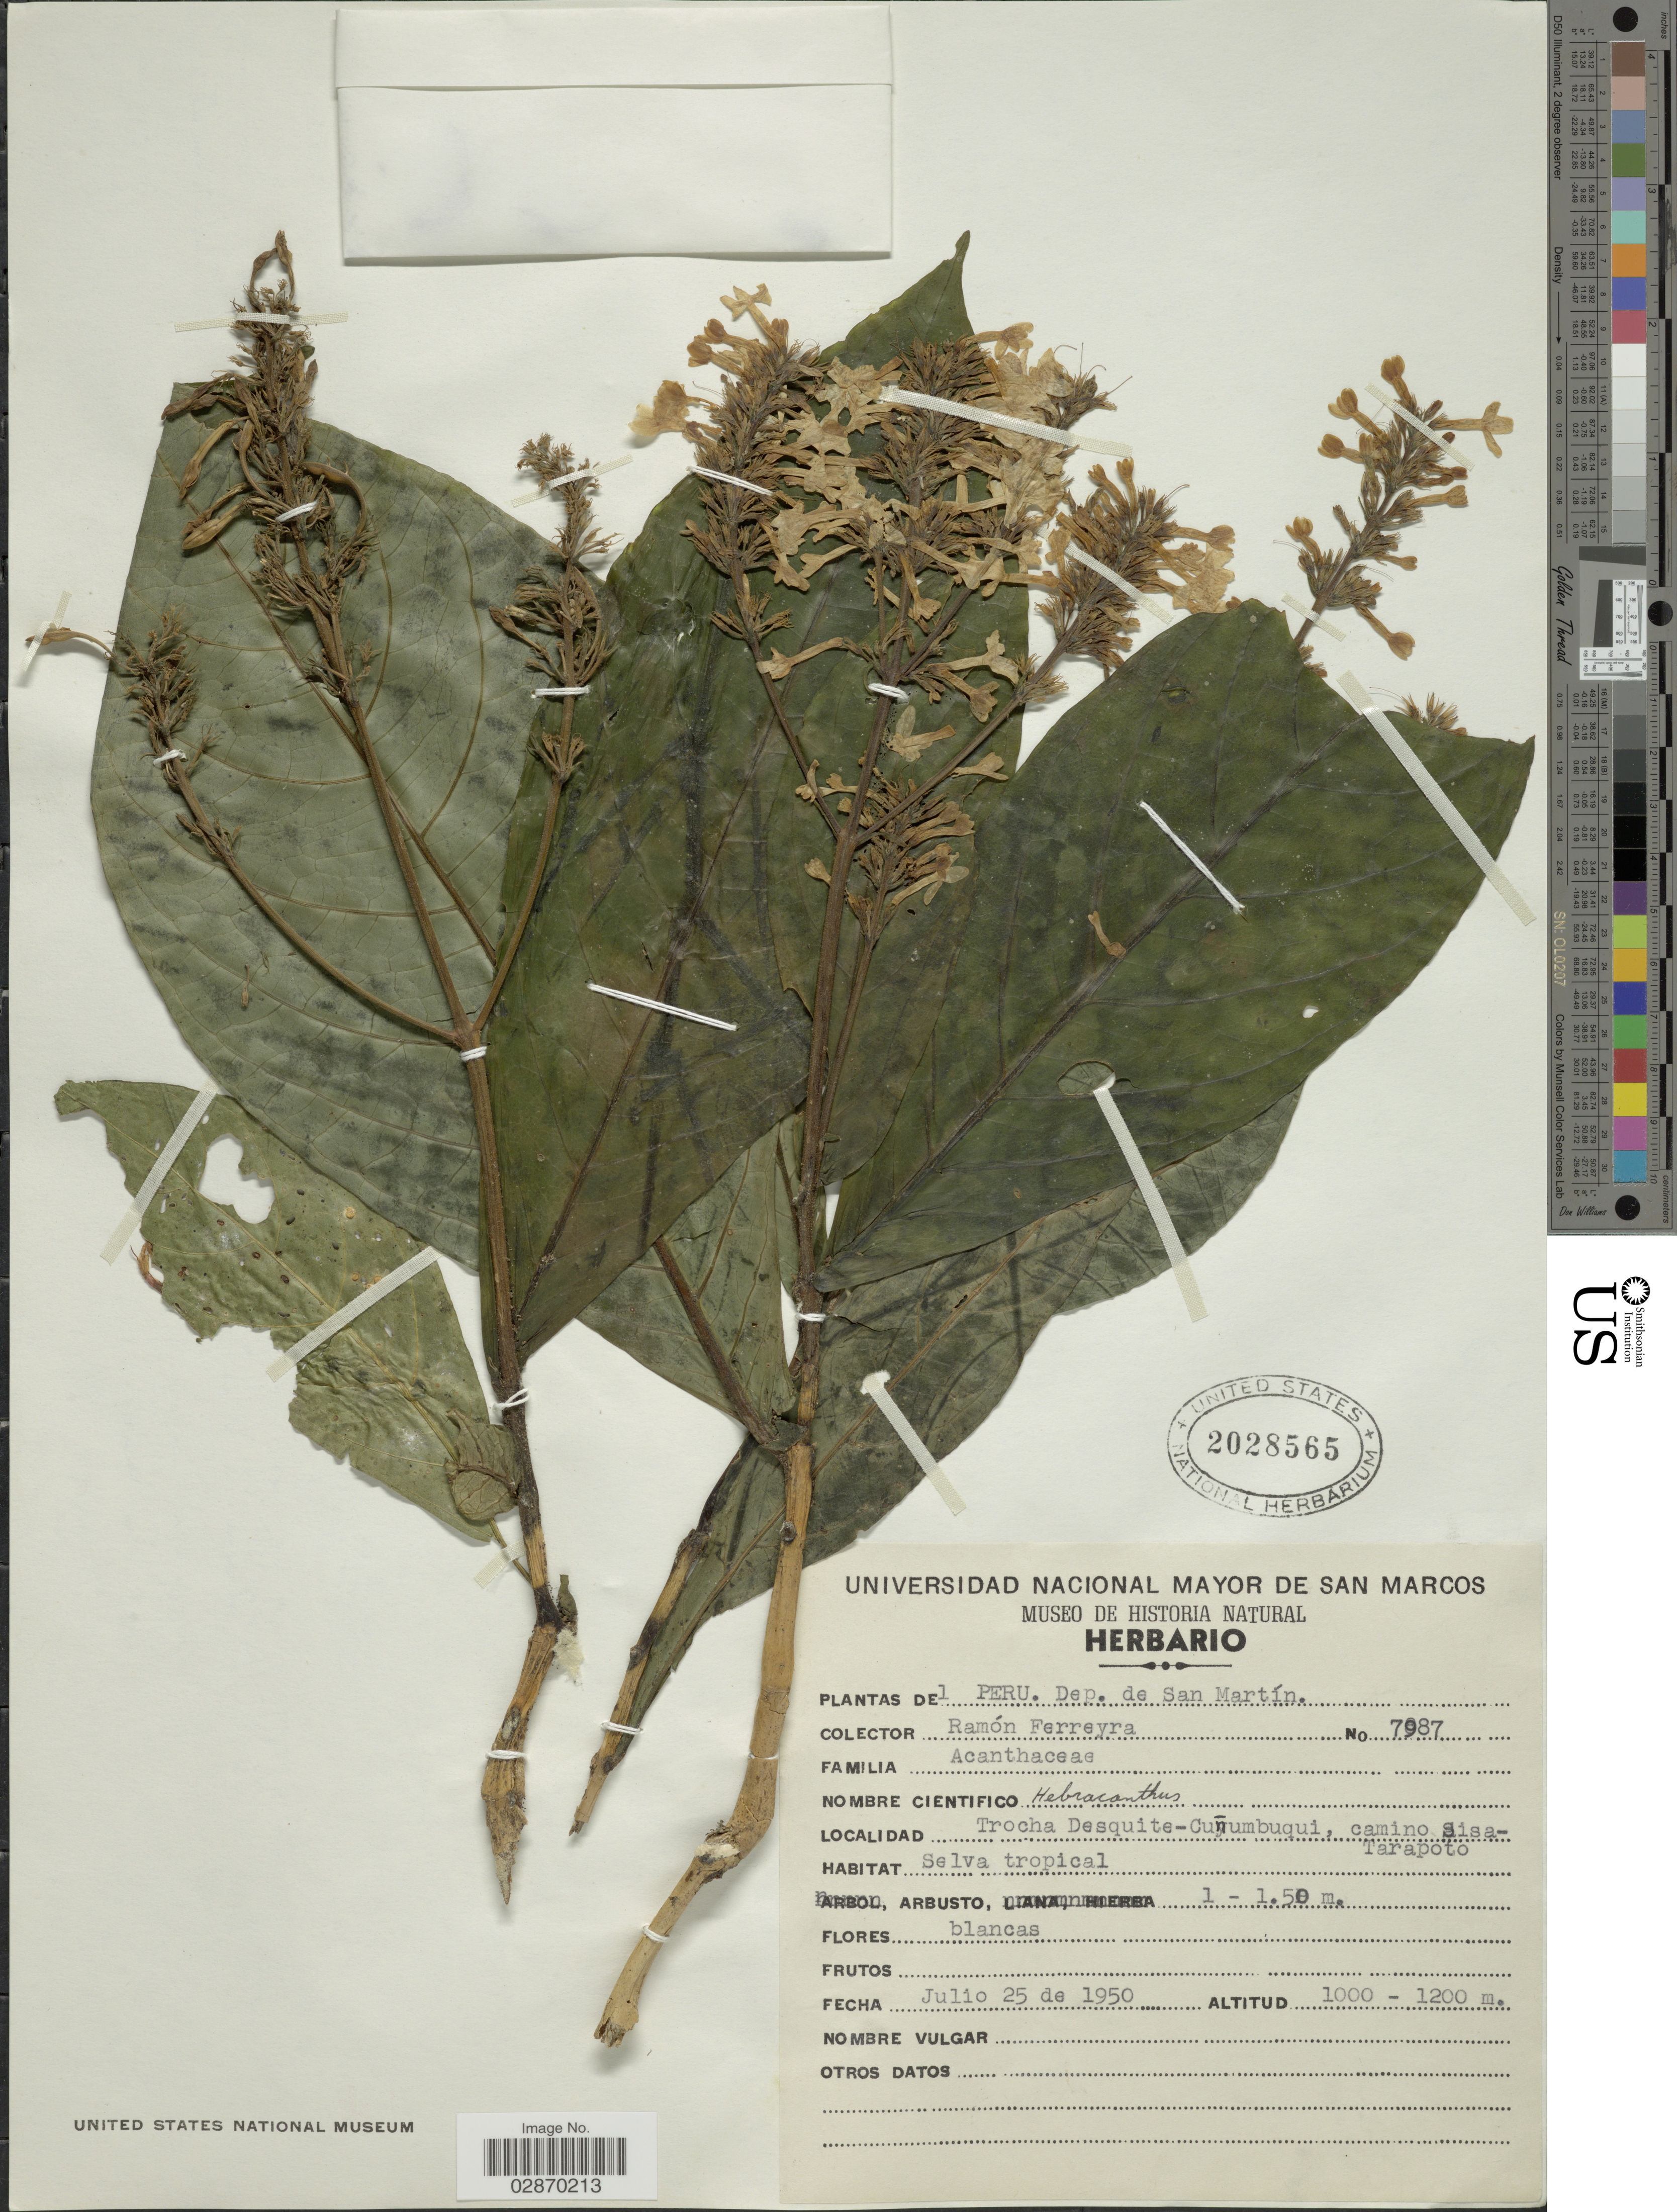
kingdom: Plantae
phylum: Tracheophyta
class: Magnoliopsida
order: Lamiales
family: Acanthaceae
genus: Pseuderanthemum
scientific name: Pseuderanthemum sp.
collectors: R. A. Ferreyra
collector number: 7987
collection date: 1950-07-25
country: Peru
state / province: San Martín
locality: Dep. de San Martín. Trocha Desquite-Cuñumbuqui, camino Sisa-Tarapoto.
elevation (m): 1000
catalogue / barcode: US 2028565